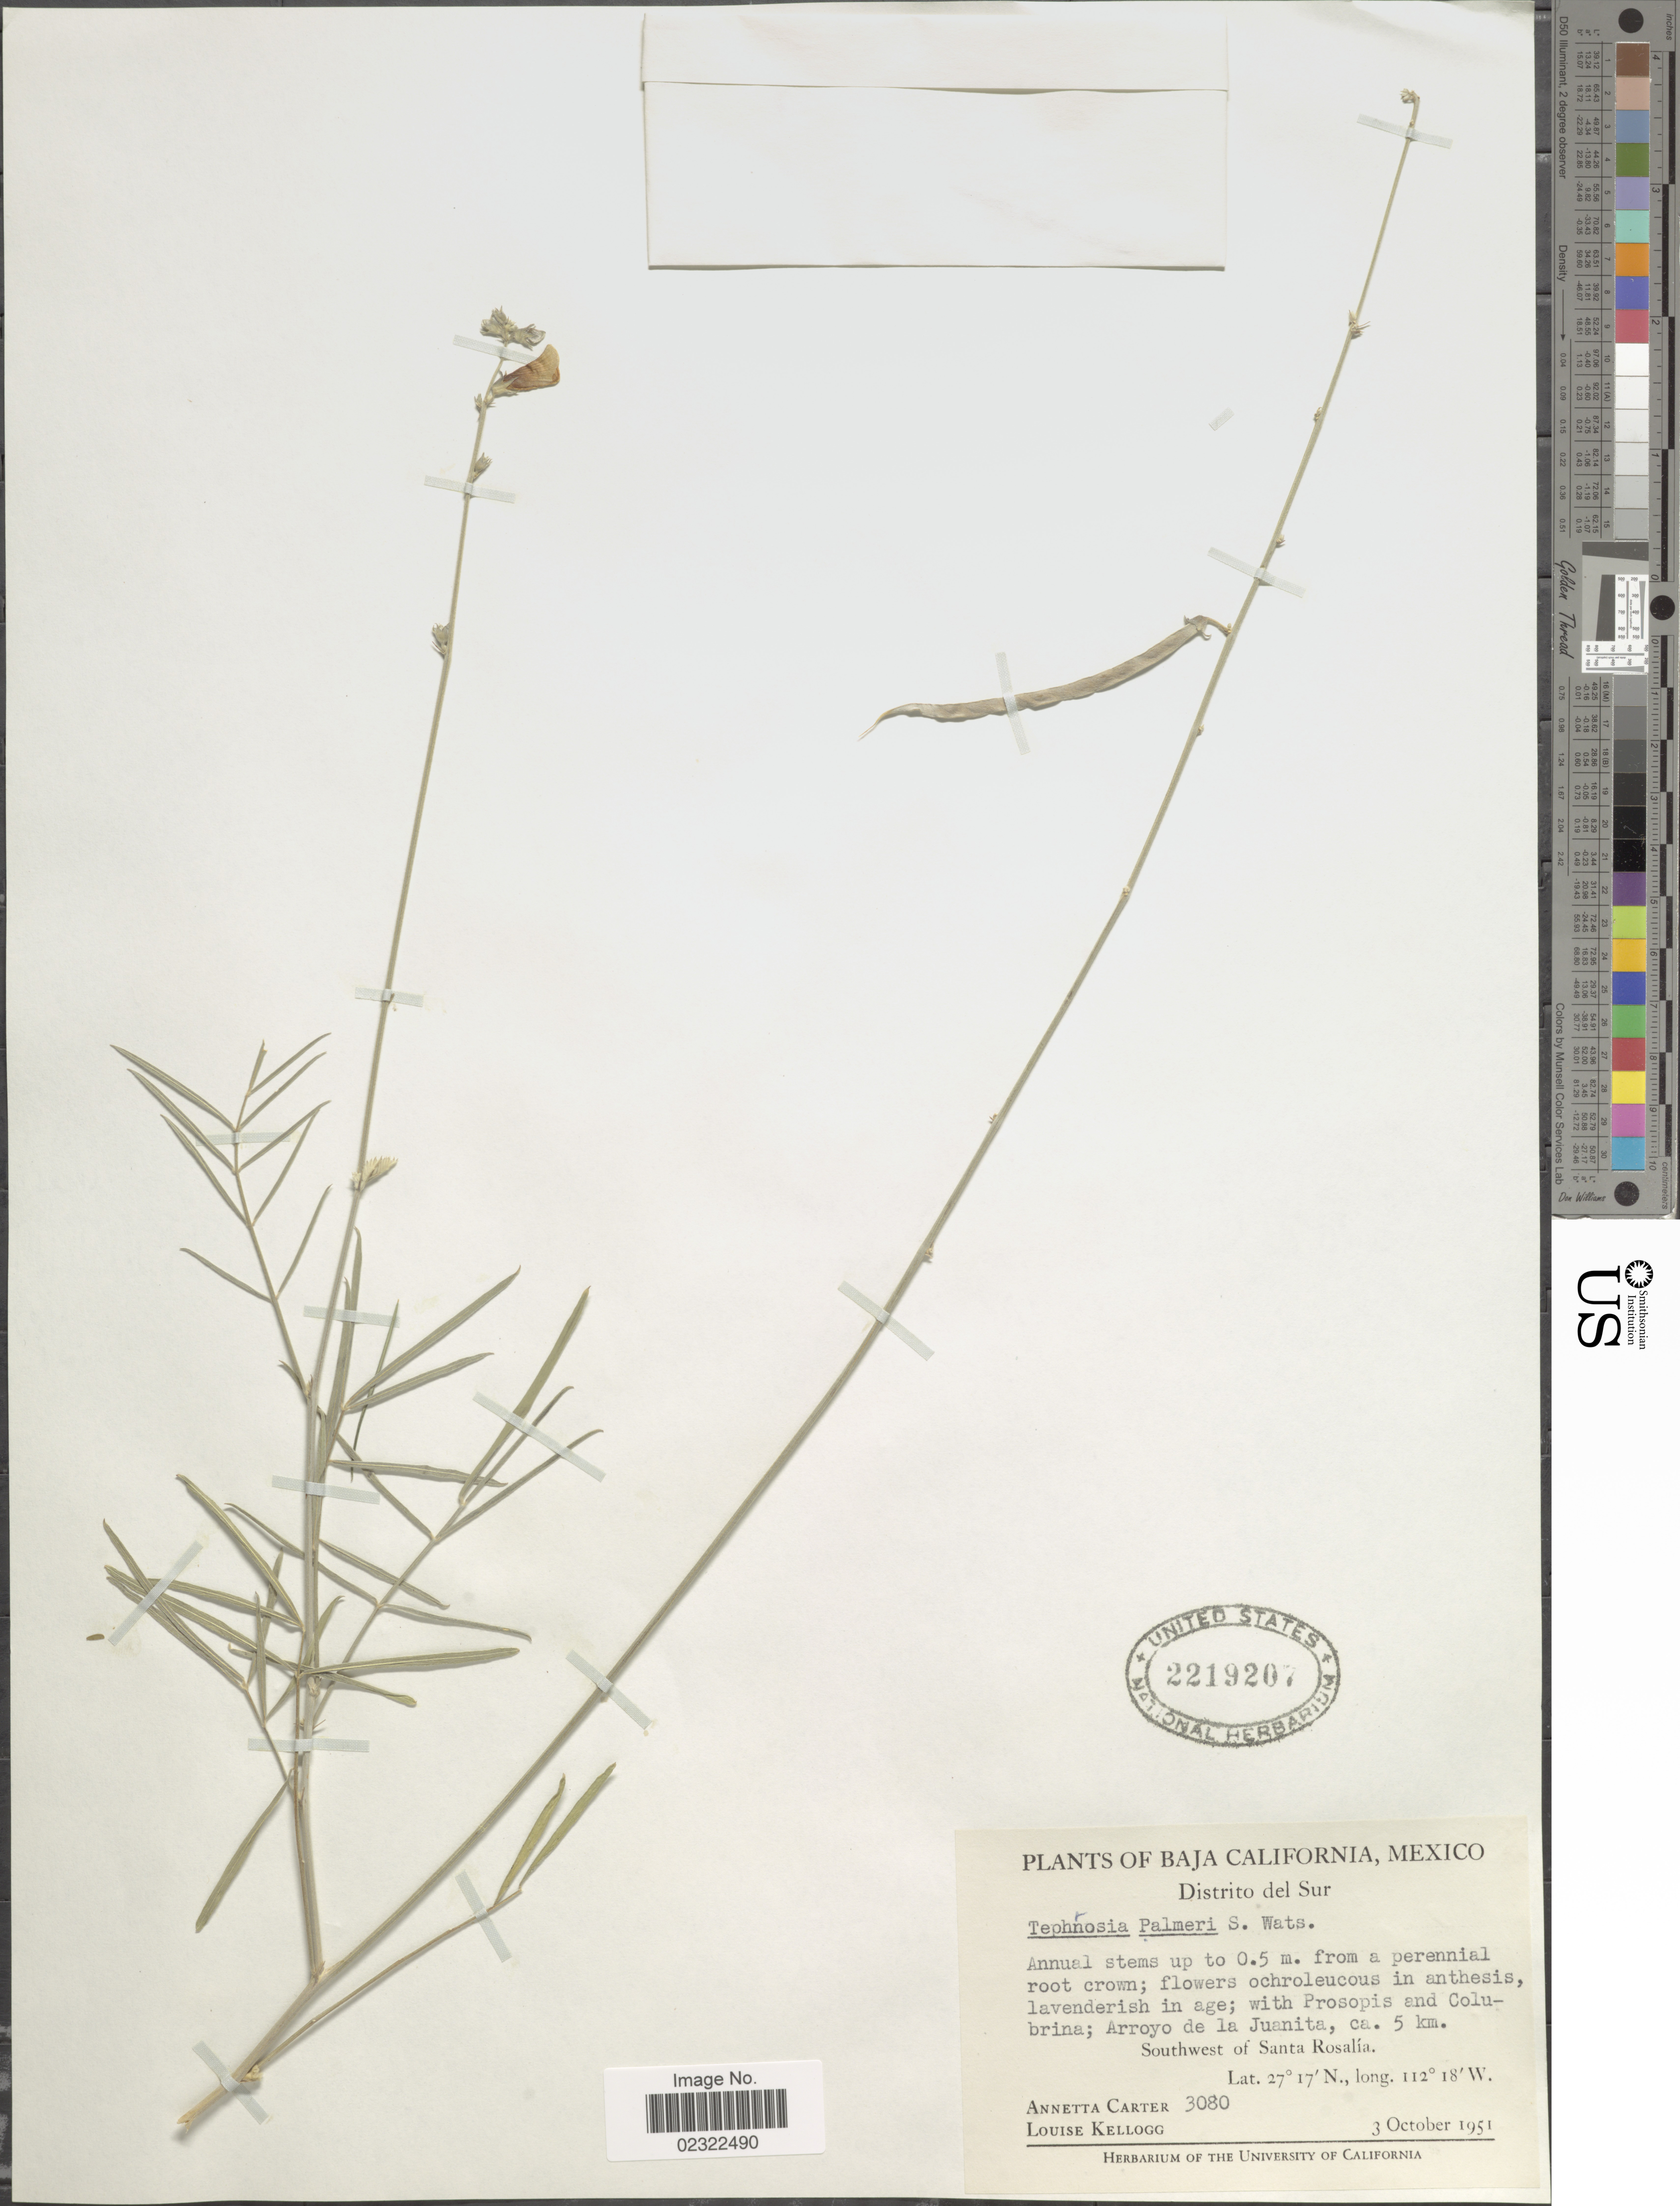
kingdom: Plantae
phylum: Tracheophyta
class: Magnoliopsida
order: Fabales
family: Fabaceae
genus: Tephrosia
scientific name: Tephrosia palmeri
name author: S. Watson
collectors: A. Carter & L. Kellogg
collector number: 3080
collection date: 1951-10-03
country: Mexico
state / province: Baja California Sur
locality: Baja California, Mexico, Distrito del Sur, Arroyo de la Juanita, ca. 5 km Southwest of Santa Rosalia.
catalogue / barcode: US 2219207